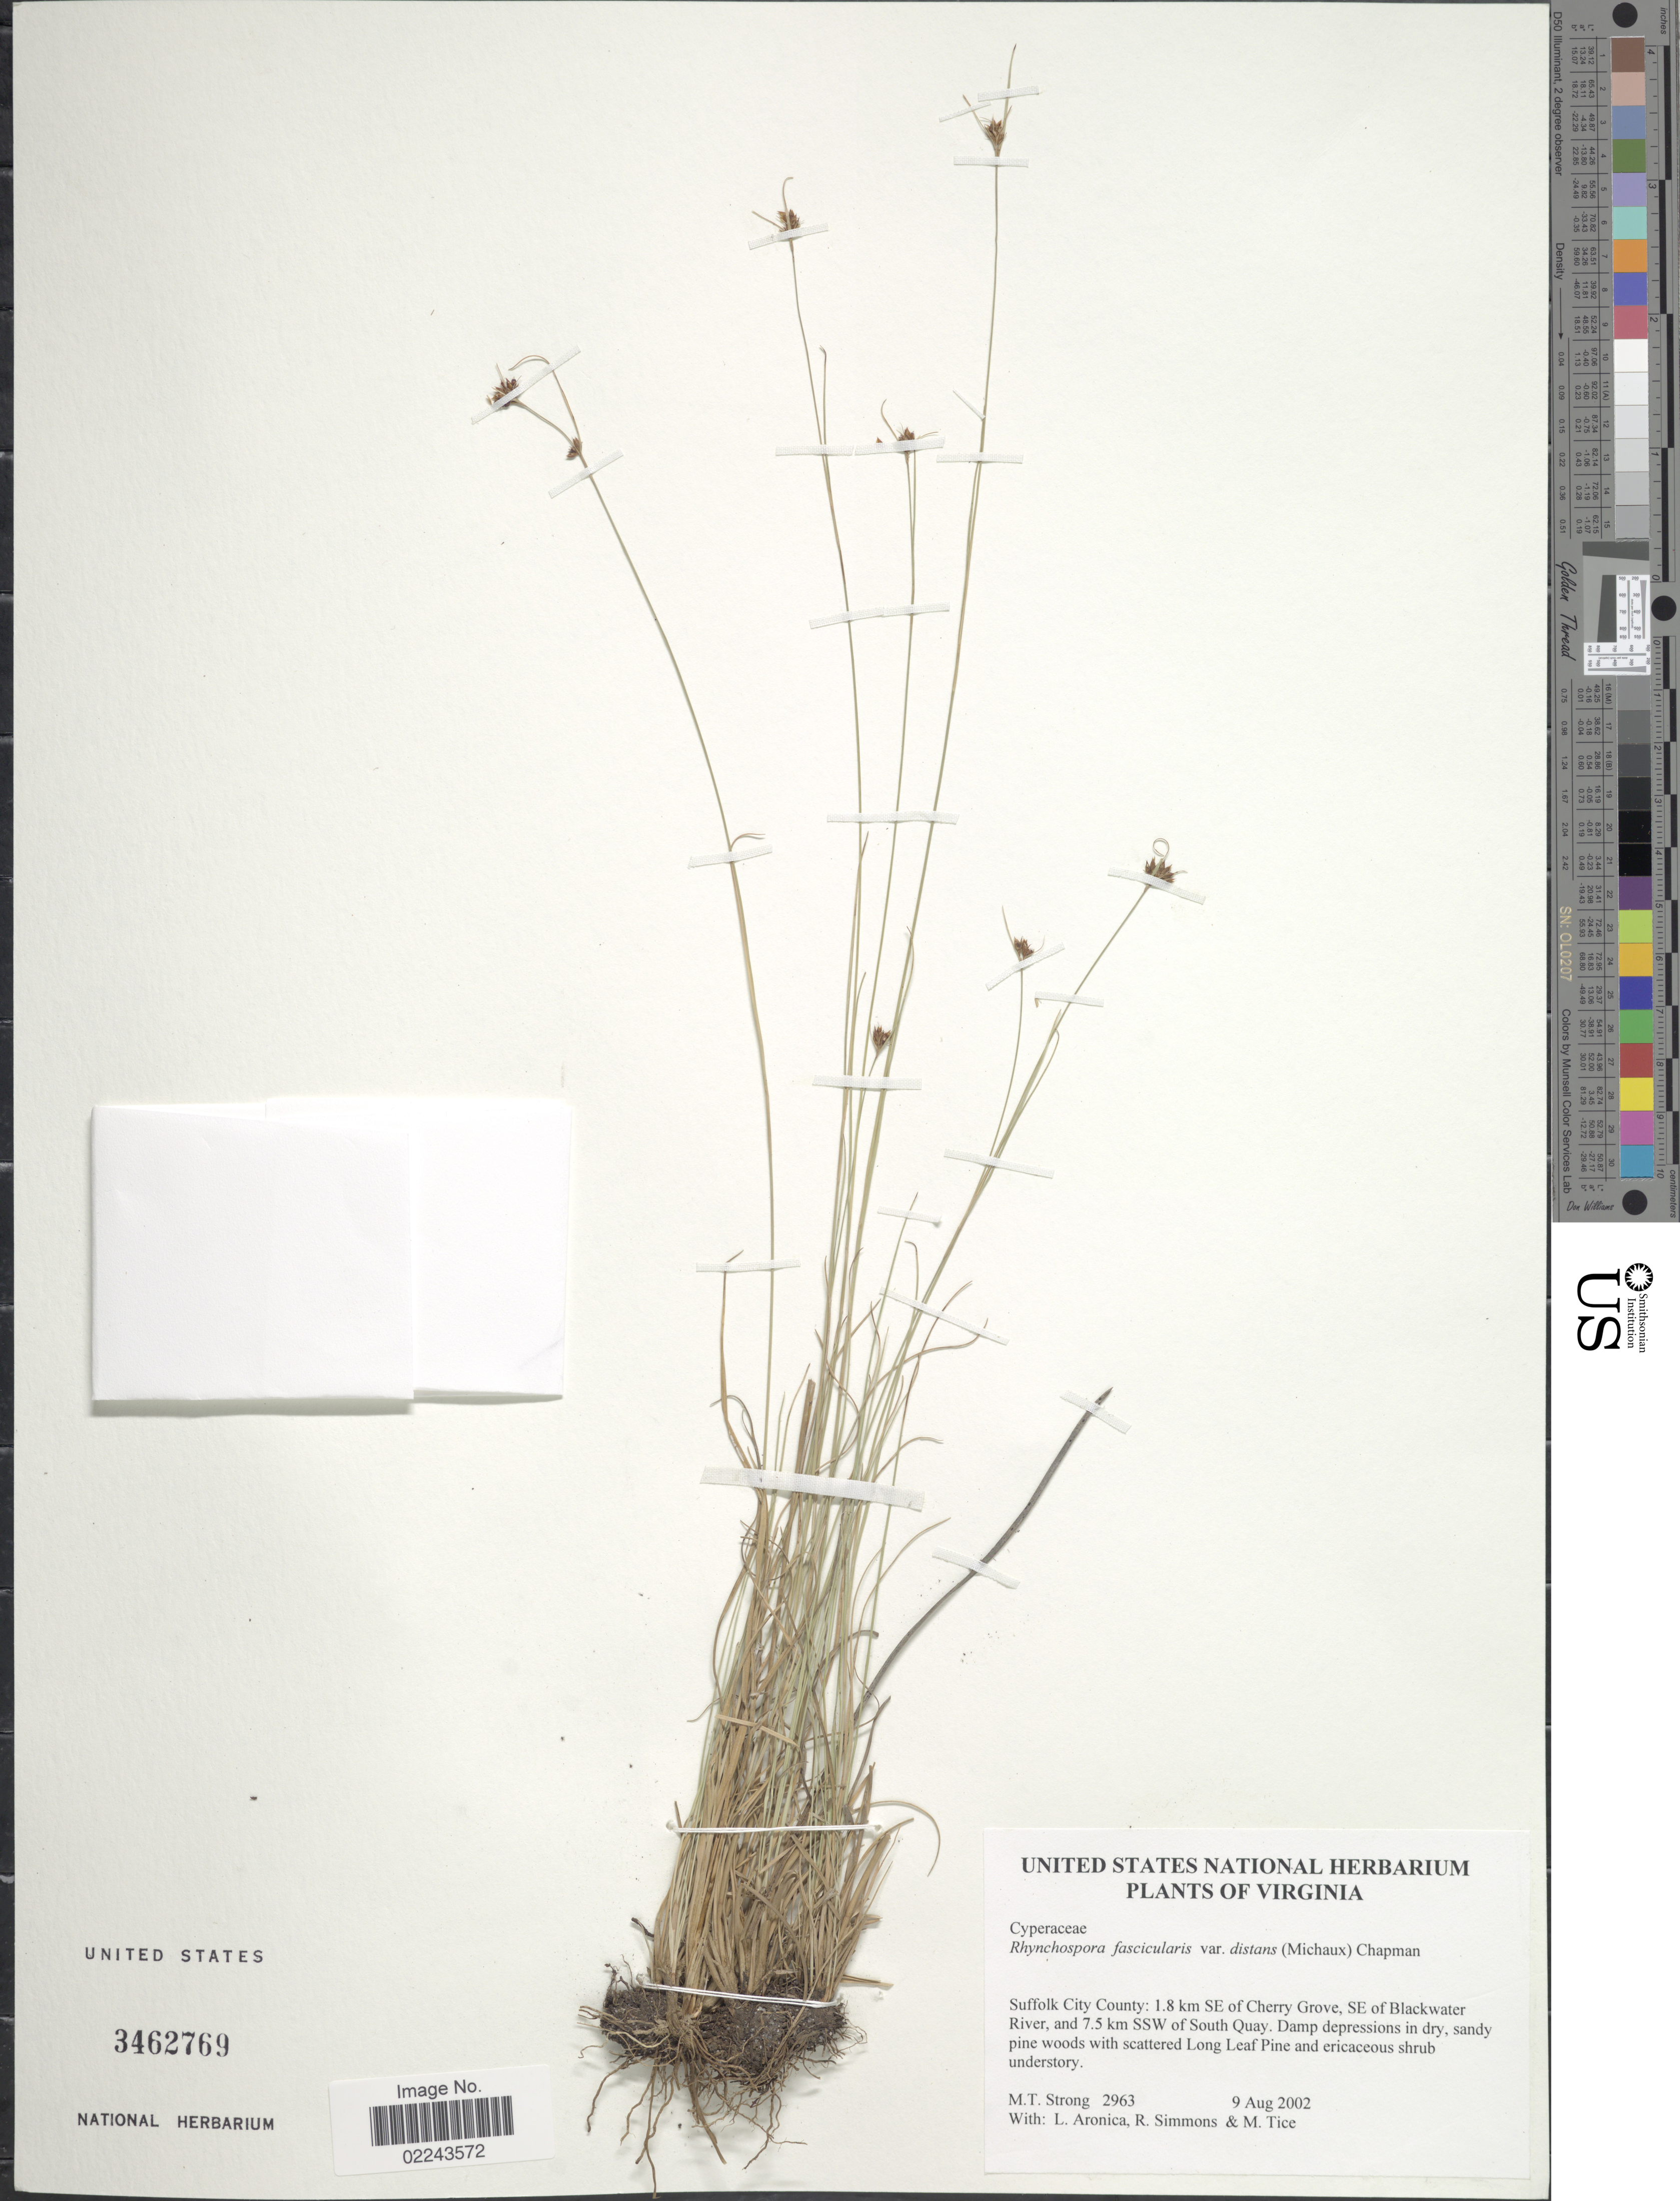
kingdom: Plantae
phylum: Tracheophyta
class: Liliopsida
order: Poales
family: Cyperaceae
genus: Rhynchospora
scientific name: Rhynchospora distans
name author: (Michx.) Vahl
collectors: M. T. Strong, L. Aronica, R. Simmons & M. Tice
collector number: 2963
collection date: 2002-08-09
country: United States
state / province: Virginia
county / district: City of Suffolk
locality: Suffolk City County, 1.8 km SE of Cherry Grove, SE of Blackwater River, and 7.5 km SSW of South Quay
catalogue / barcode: US 3462769